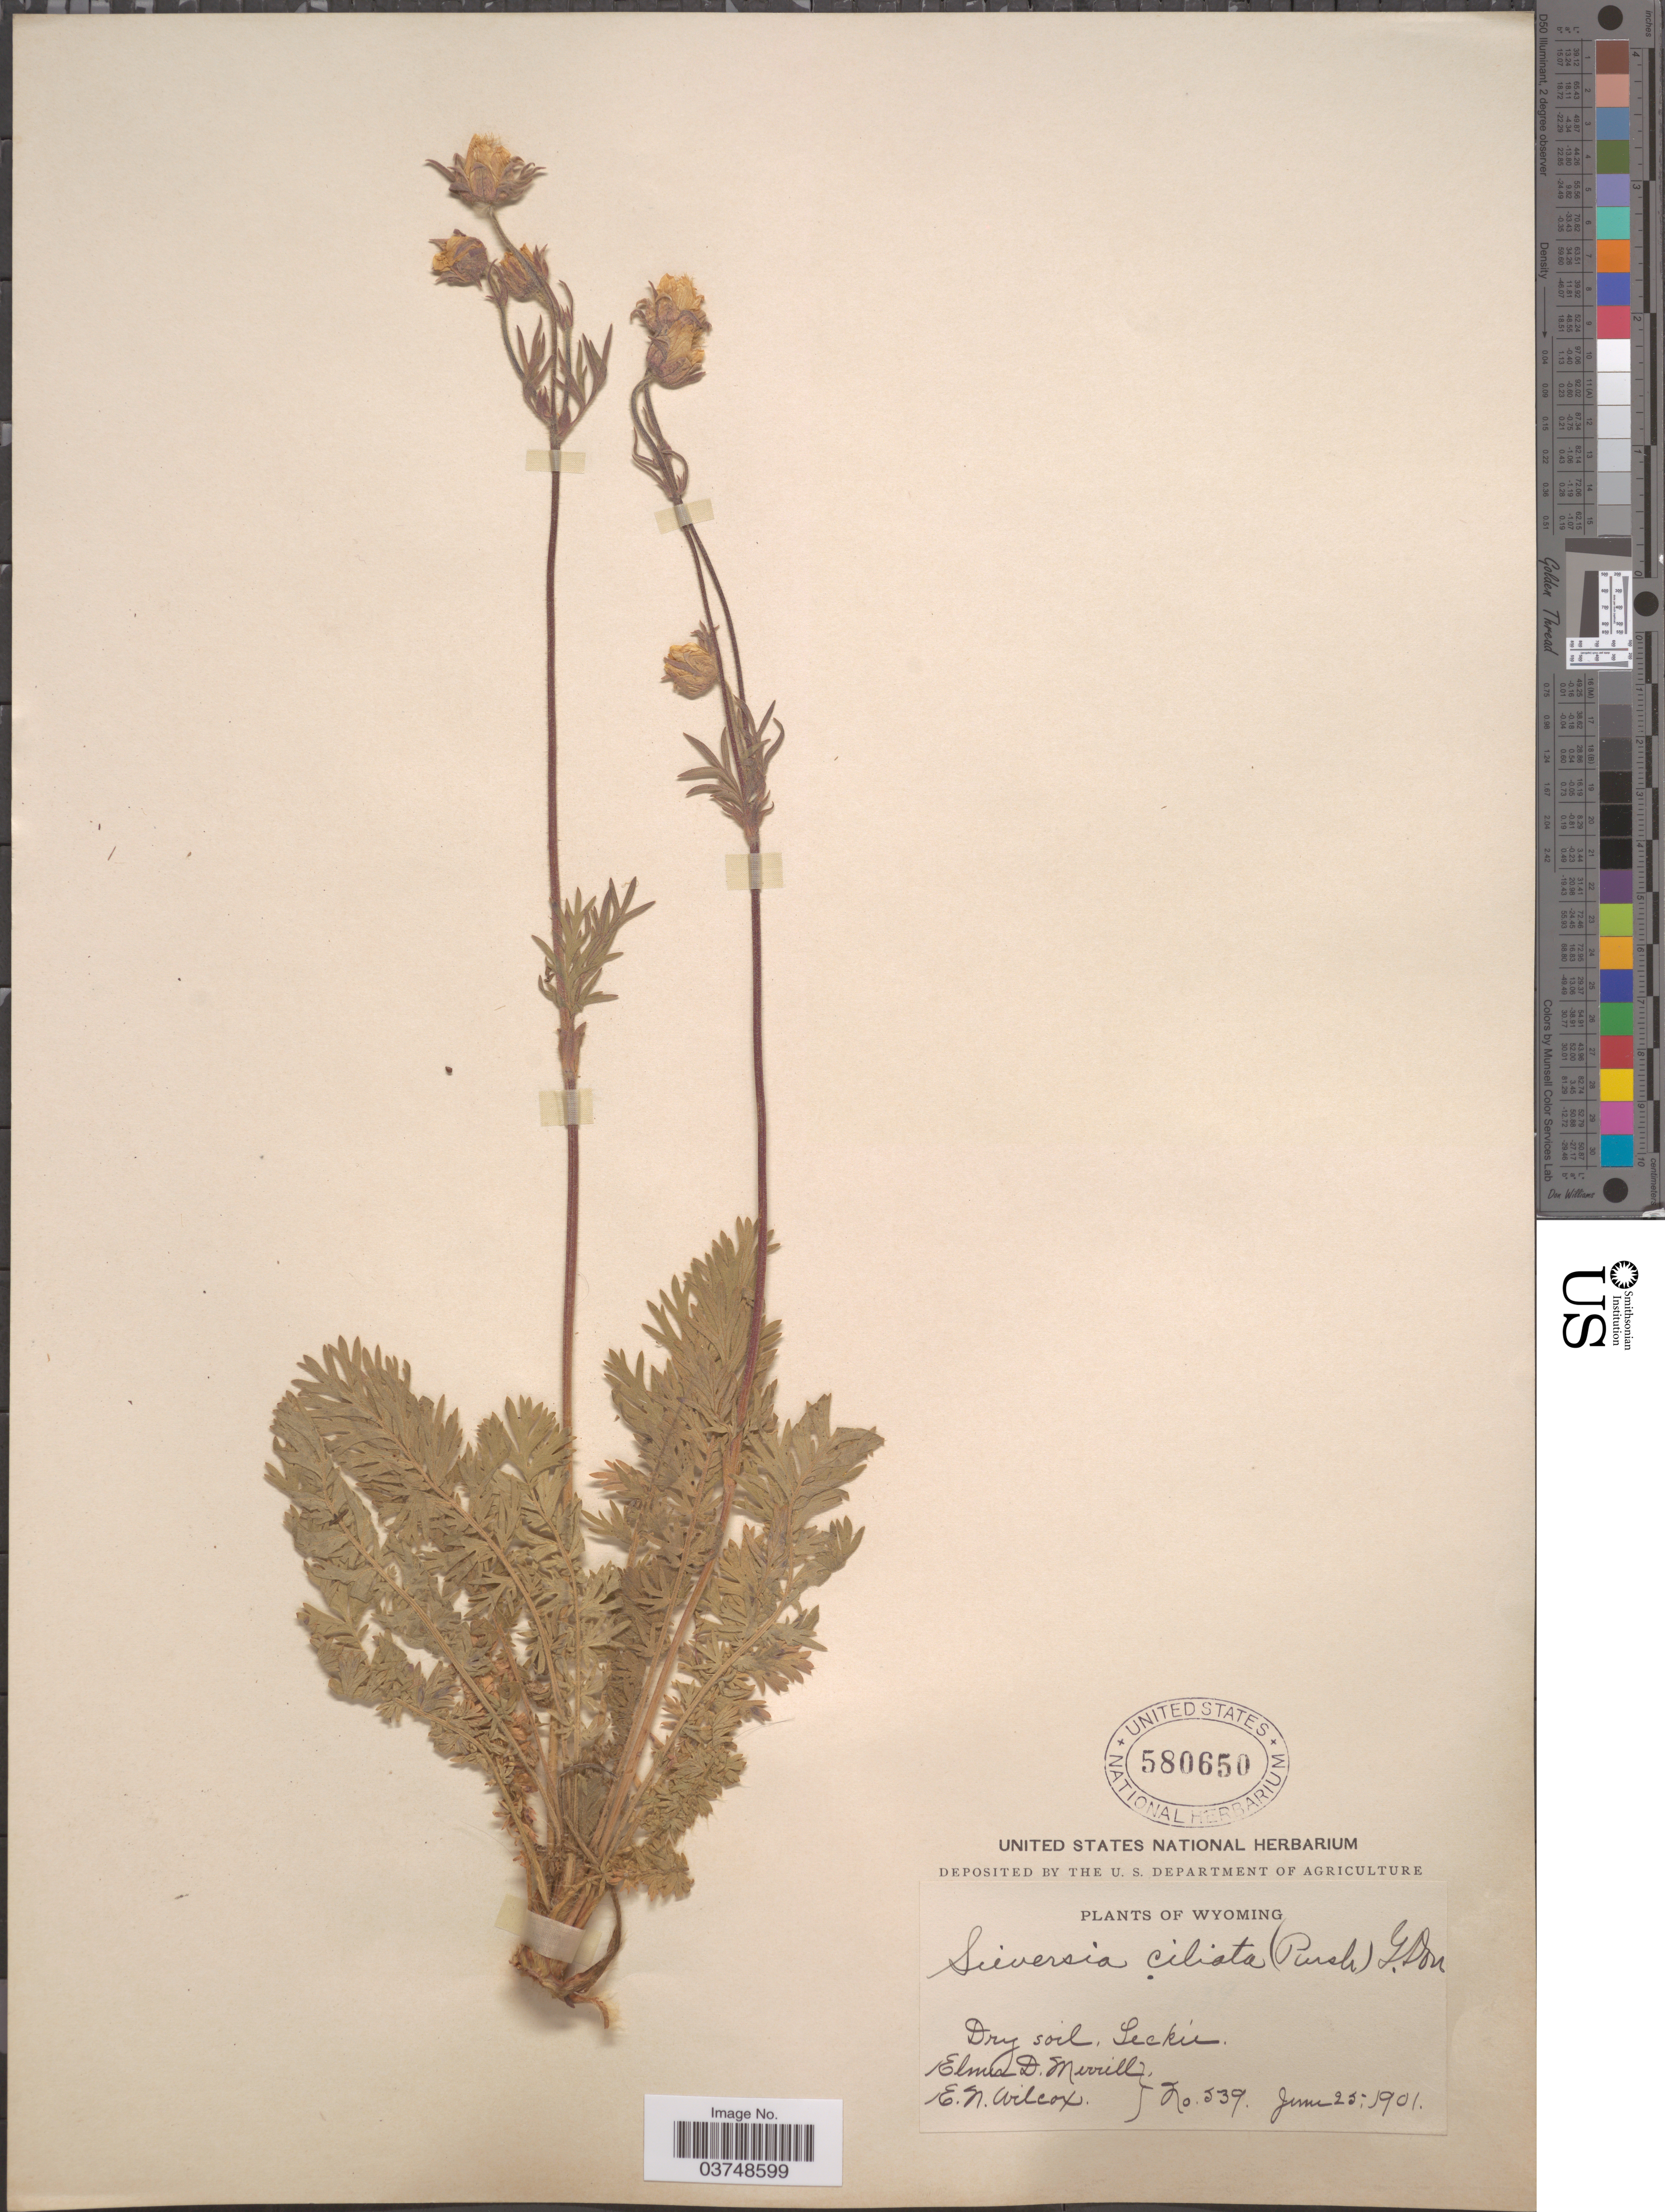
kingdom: Plantae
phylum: Tracheophyta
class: Magnoliopsida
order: Rosales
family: Rosaceae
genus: Geum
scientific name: Geum triflorum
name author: Pursh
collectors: E. D. Merrill & E. Wilcox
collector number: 539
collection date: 1901-06-25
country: United States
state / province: Wyoming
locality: Leckie.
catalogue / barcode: US 580650